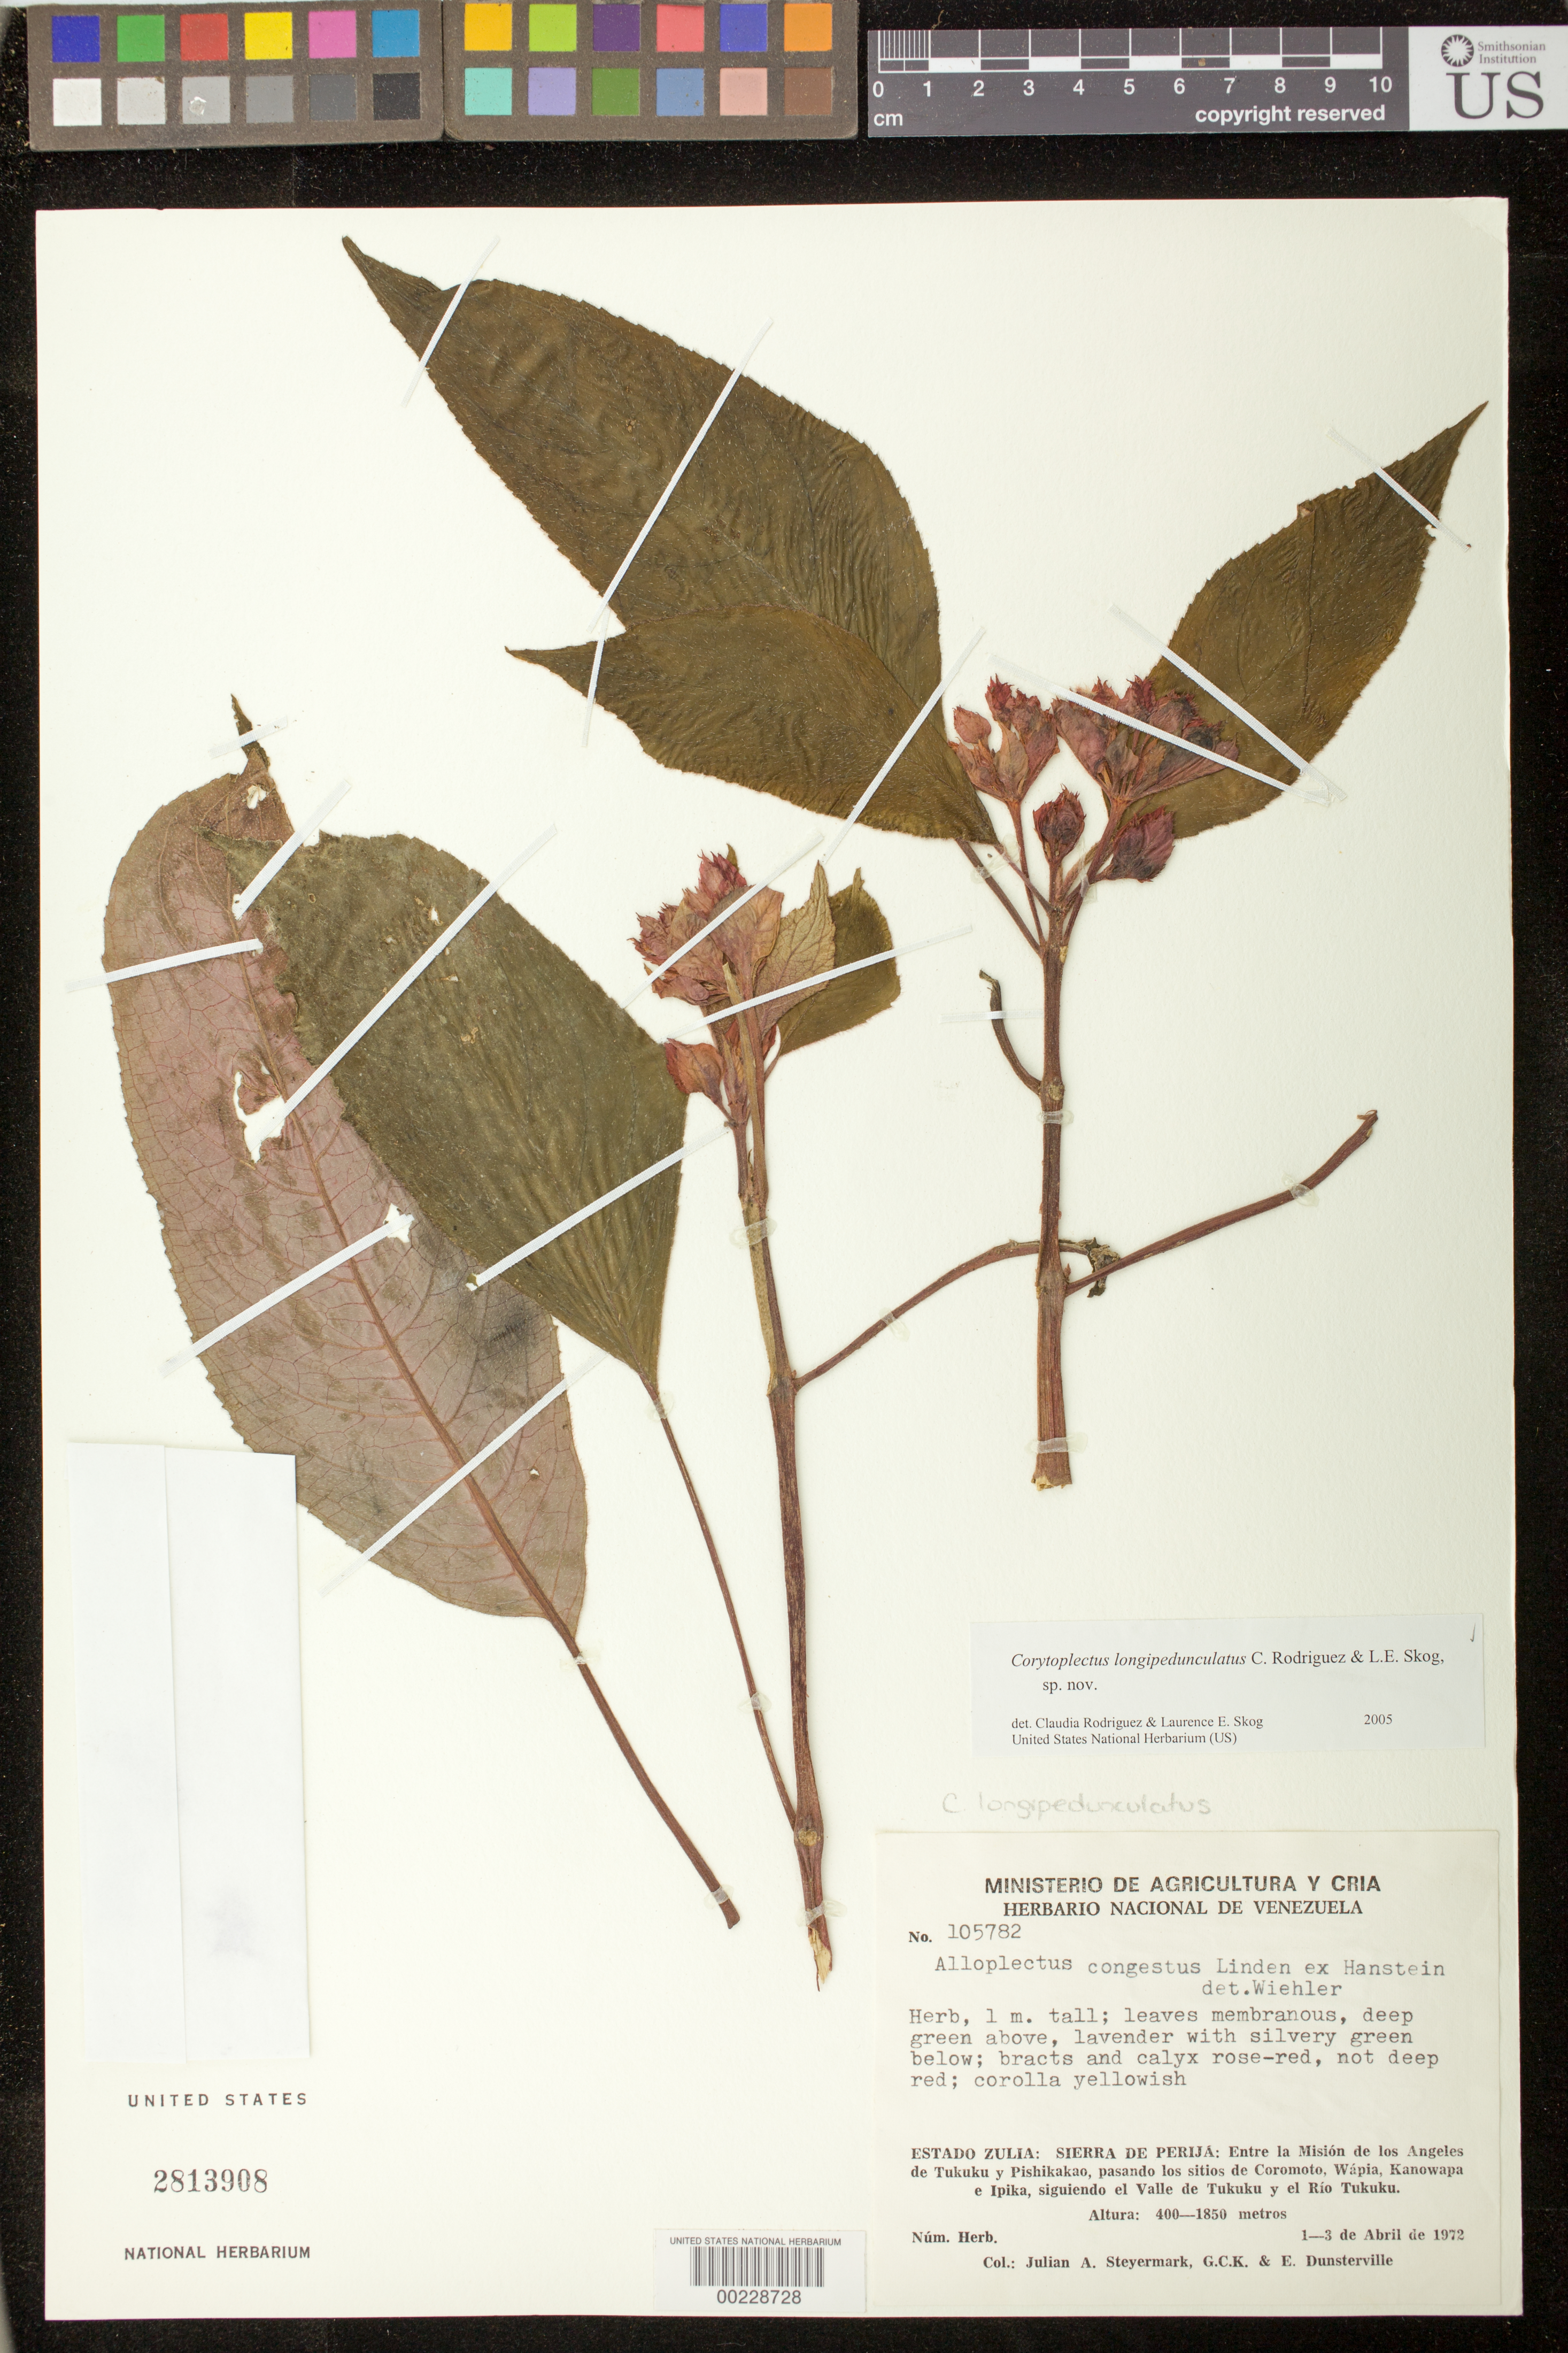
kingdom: Plantae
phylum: Tracheophyta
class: Magnoliopsida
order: Lamiales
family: Gesneriaceae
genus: Corytoplectus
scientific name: Corytoplectus longipedunculatus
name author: Rodr.-Flores & L.E. Skog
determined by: Rodríguez-Flores, C. I.; Skog, L. E.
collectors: J. Steyermark, G. C. K. Dunsterville & E. Dunsterville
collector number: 105782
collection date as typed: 1-3 Apr 1972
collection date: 1972-04-01/1972-04-03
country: Venezuela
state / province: Zulia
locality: Estado Zulia: Sierra de Perija, entre la Misión de los Angeles de Tukuku y Pishikakao, pasando los sitios de Coromoto, Wápia, Kanowapa e Ipika, siguiendo el Valle de Tukuku y el Río Tukuku.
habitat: Rich forest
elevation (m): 1850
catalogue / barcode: US 2813908